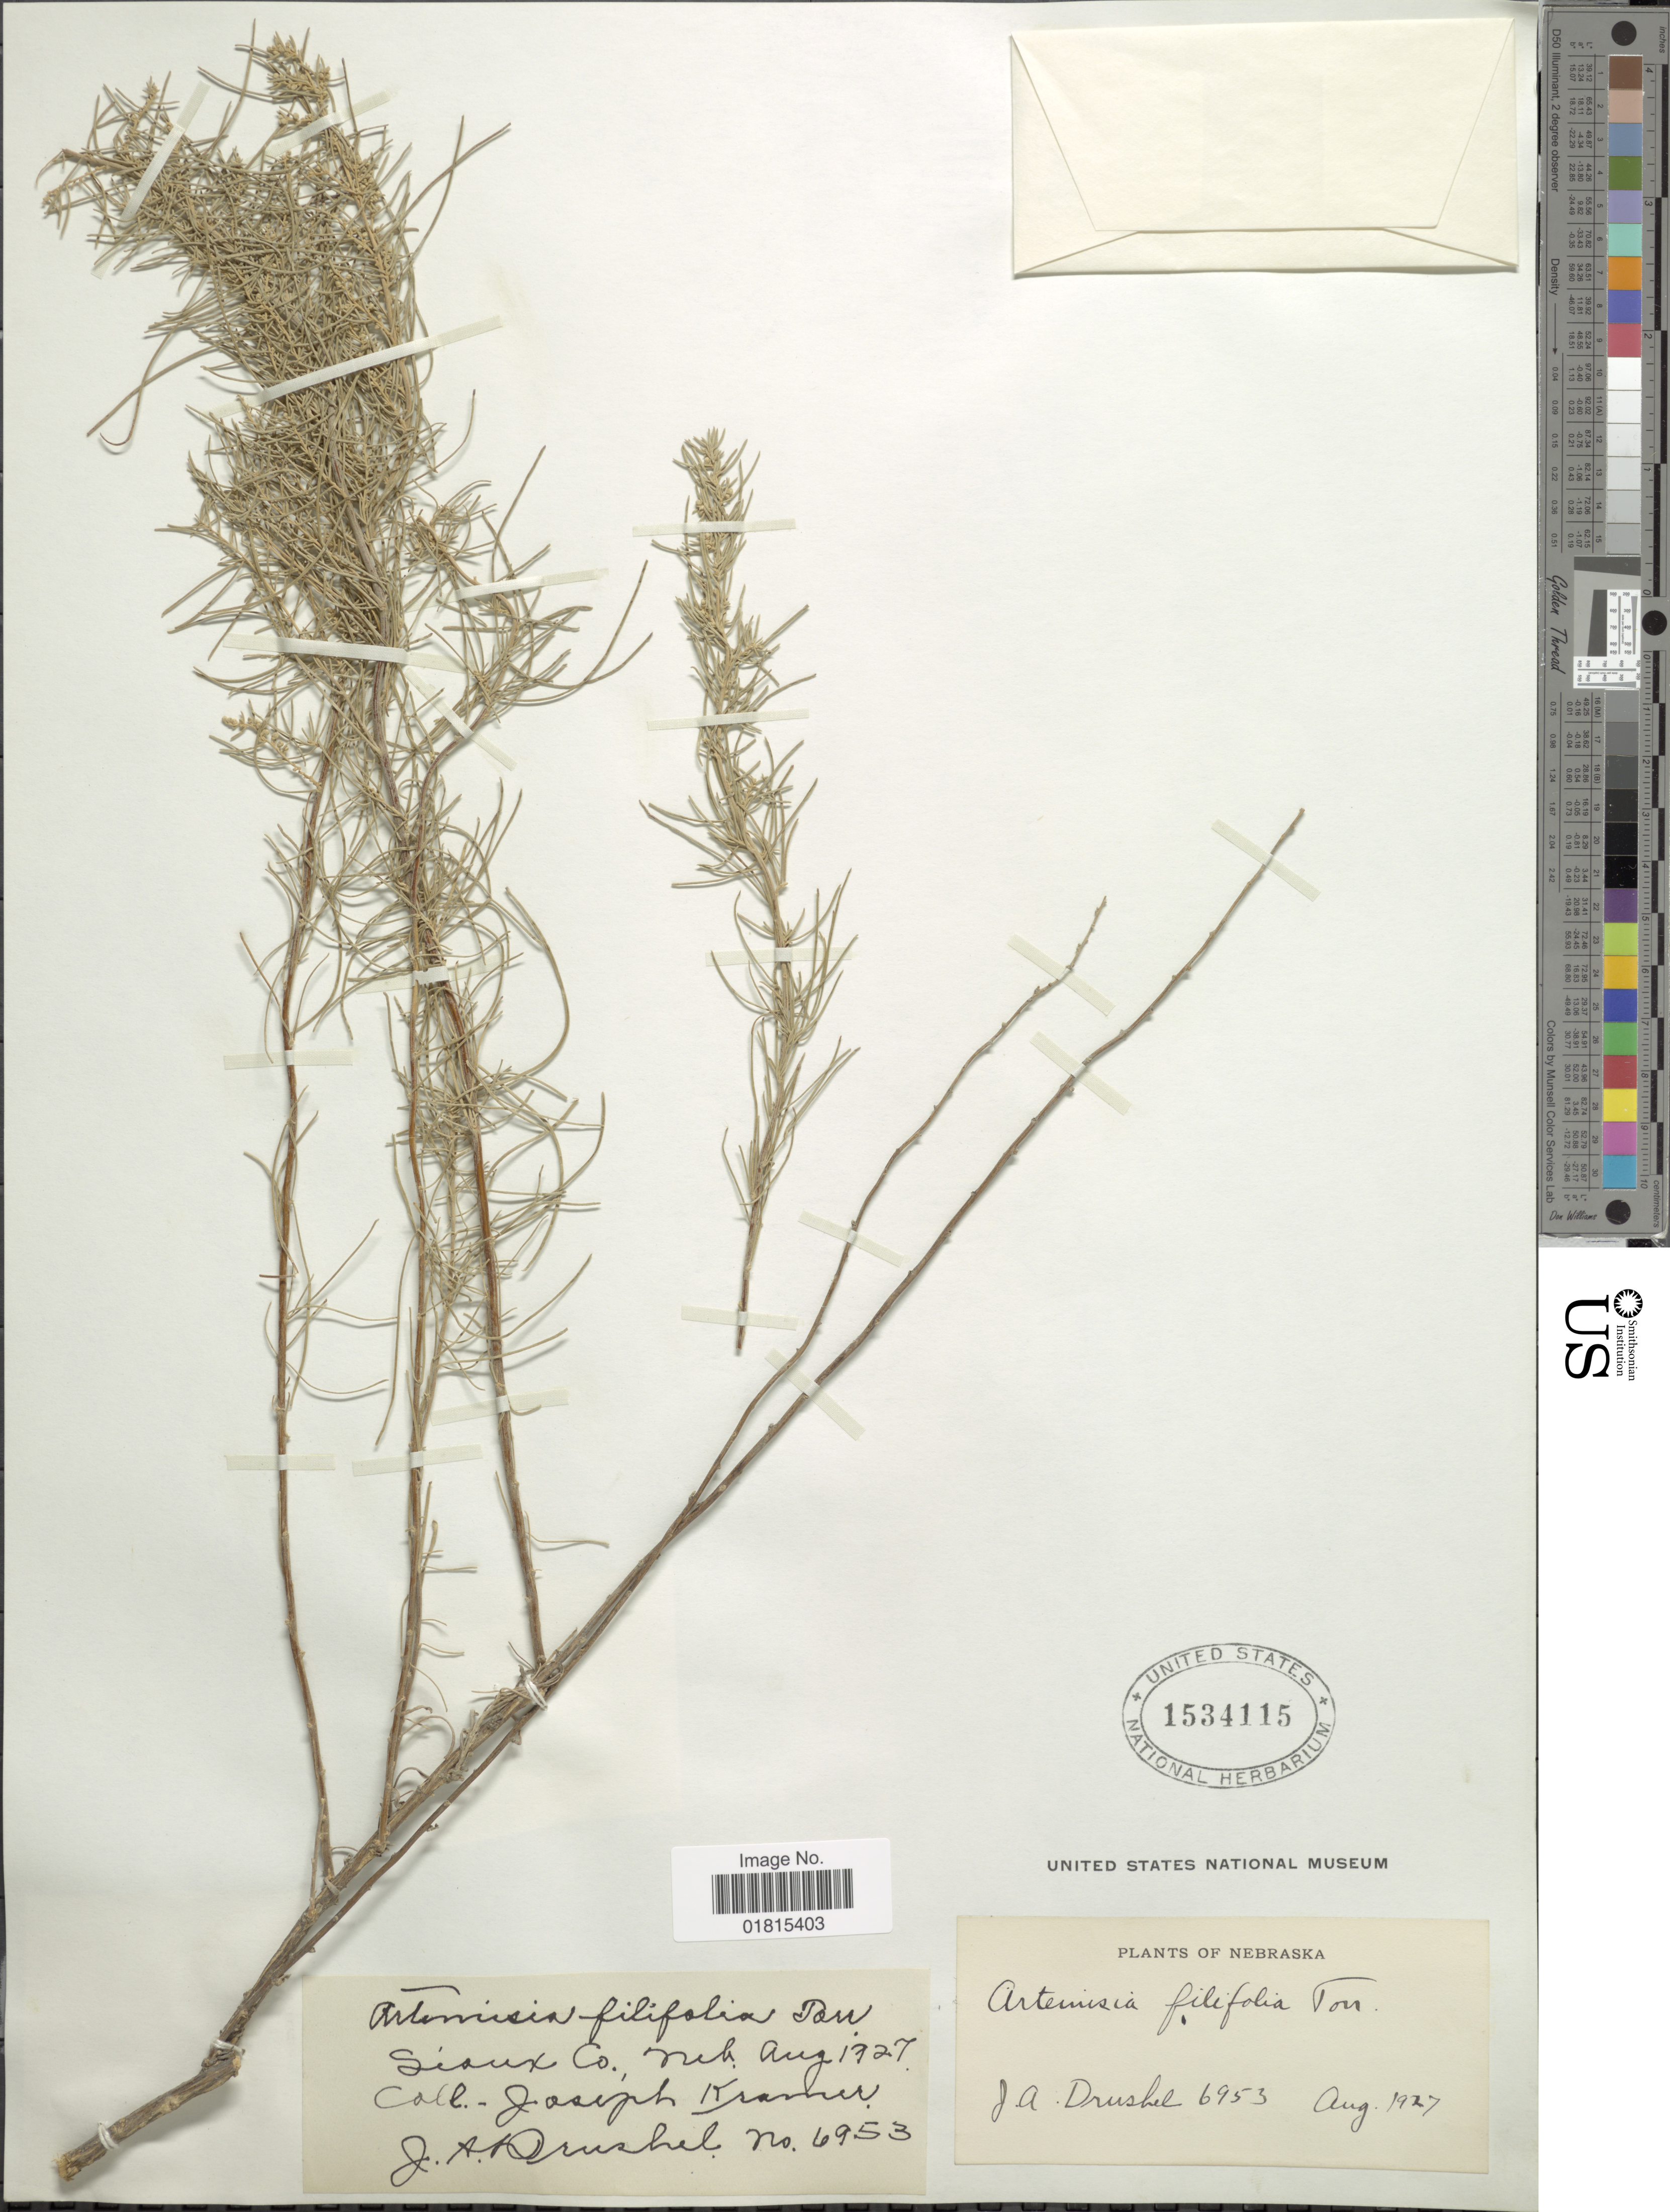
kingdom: Plantae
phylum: Tracheophyta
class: Magnoliopsida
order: Asterales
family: Asteraceae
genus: Artemisia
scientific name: Artemisia filifolia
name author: Torr.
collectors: J. Kramer & J. A. Drushel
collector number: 6953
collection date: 1927-08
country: United States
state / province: Nebraska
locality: Sioux Co. Neb.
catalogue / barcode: US 1534115